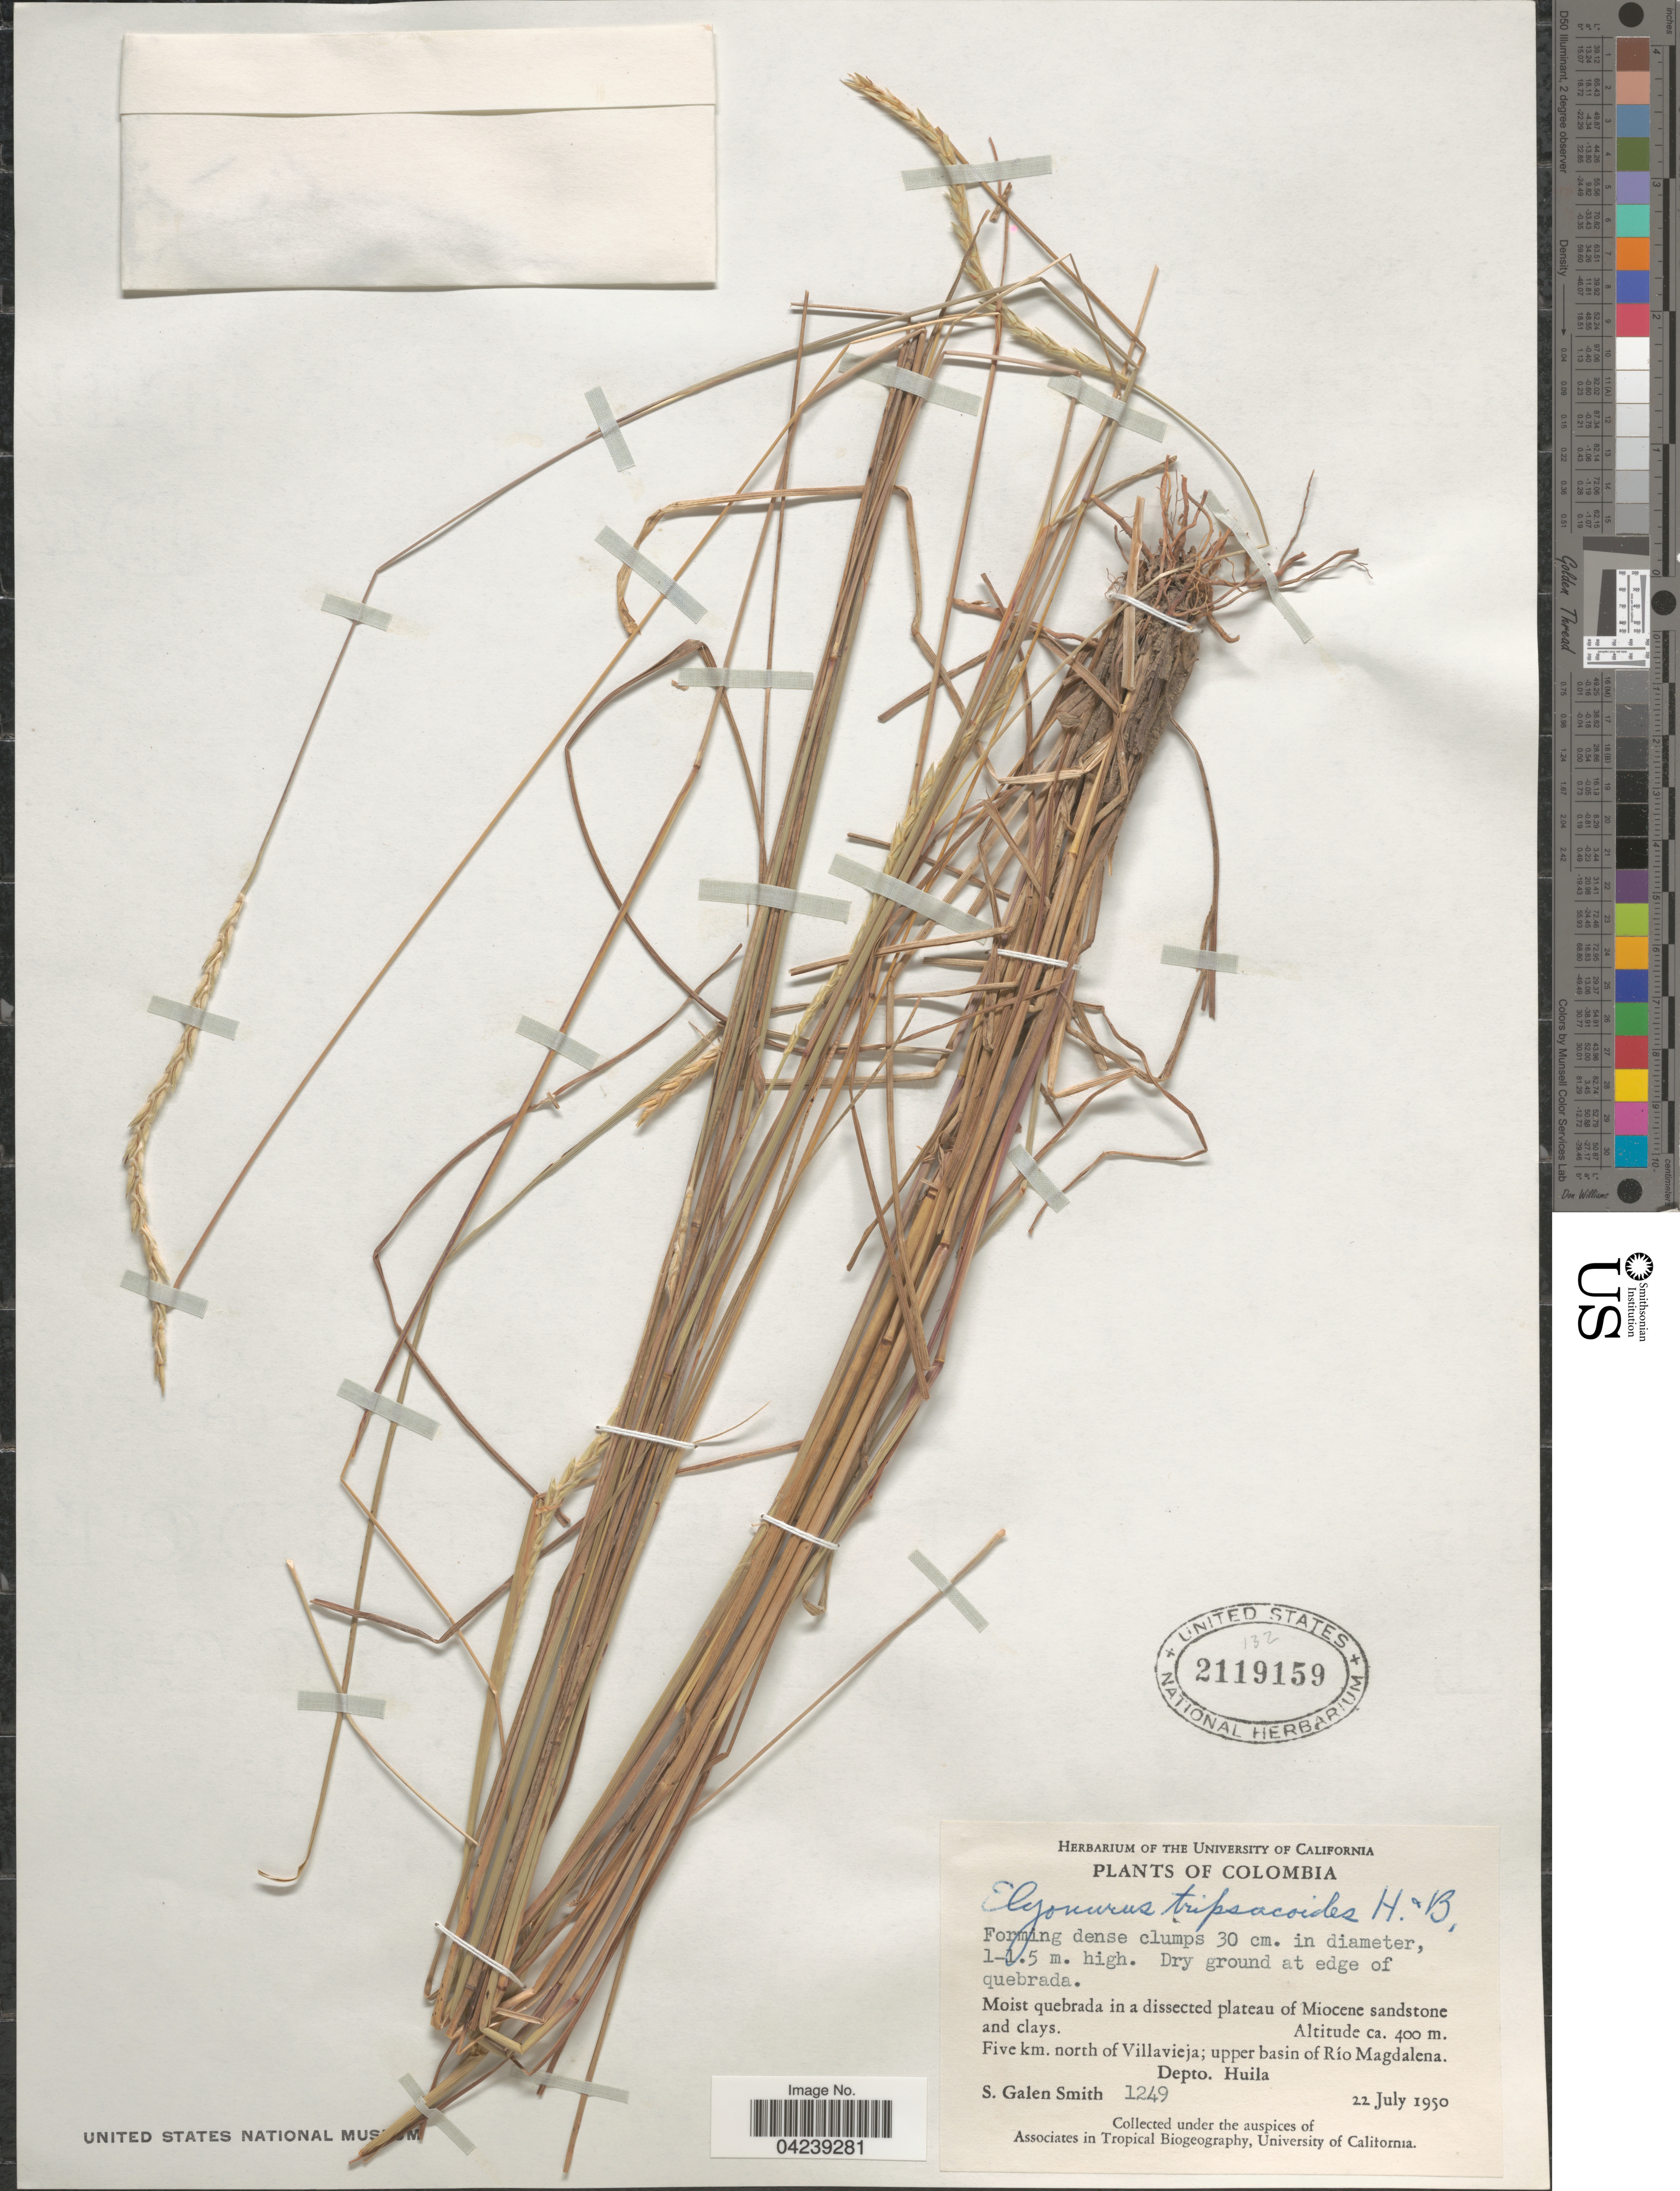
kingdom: Plantae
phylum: Tracheophyta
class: Liliopsida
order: Poales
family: Poaceae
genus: Elionurus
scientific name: Elionurus tripsacoides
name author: Humb. & Bonpl. ex Willd.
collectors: S. G. Smith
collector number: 1249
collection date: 1950-07-22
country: Colombia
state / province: Huila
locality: Dry ground at edge of quebrada, Moist quebrada in a dissected plateau of Miocene sandstone and clays. Five km. north of Villavieja; upper basin of Río Magdalena. Depto. Huila.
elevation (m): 400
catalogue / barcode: US 2119159